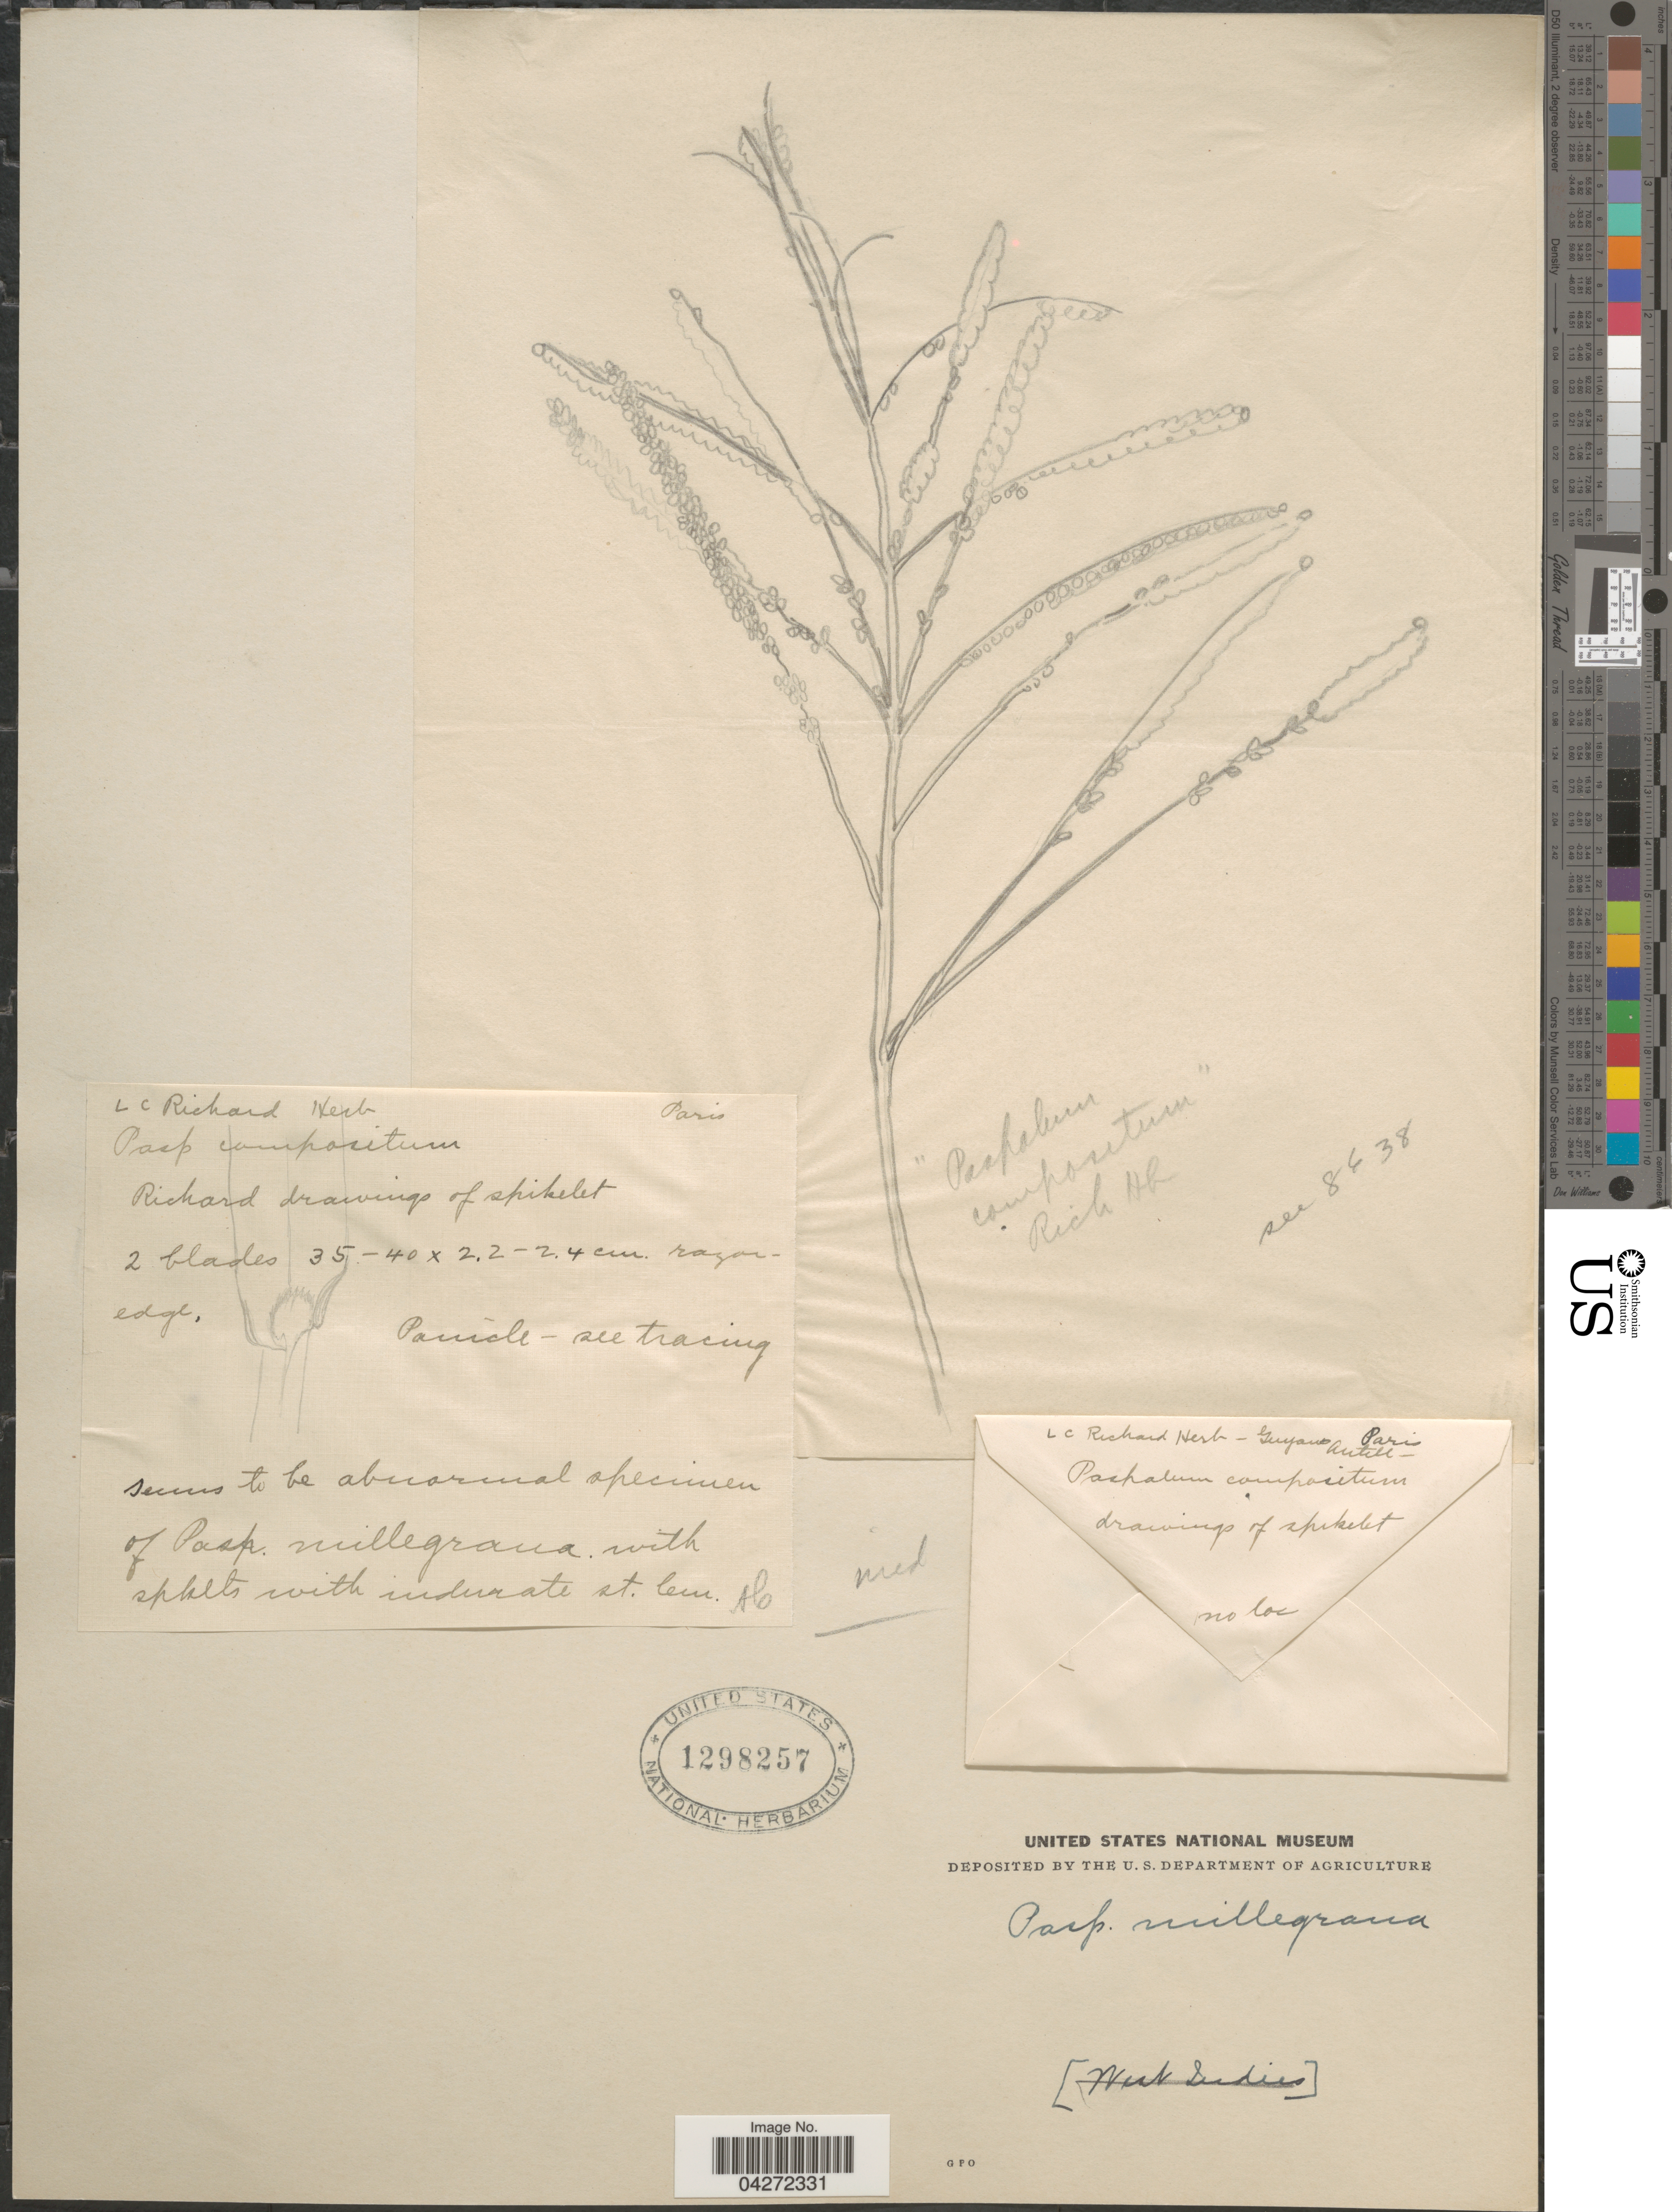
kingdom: Plantae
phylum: Tracheophyta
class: Liliopsida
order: Poales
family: Poaceae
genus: Paspalum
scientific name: Paspalum millegrana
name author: Schrad.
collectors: ex herb. Richard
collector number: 8638?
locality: Guyana Antill.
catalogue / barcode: US 1298257